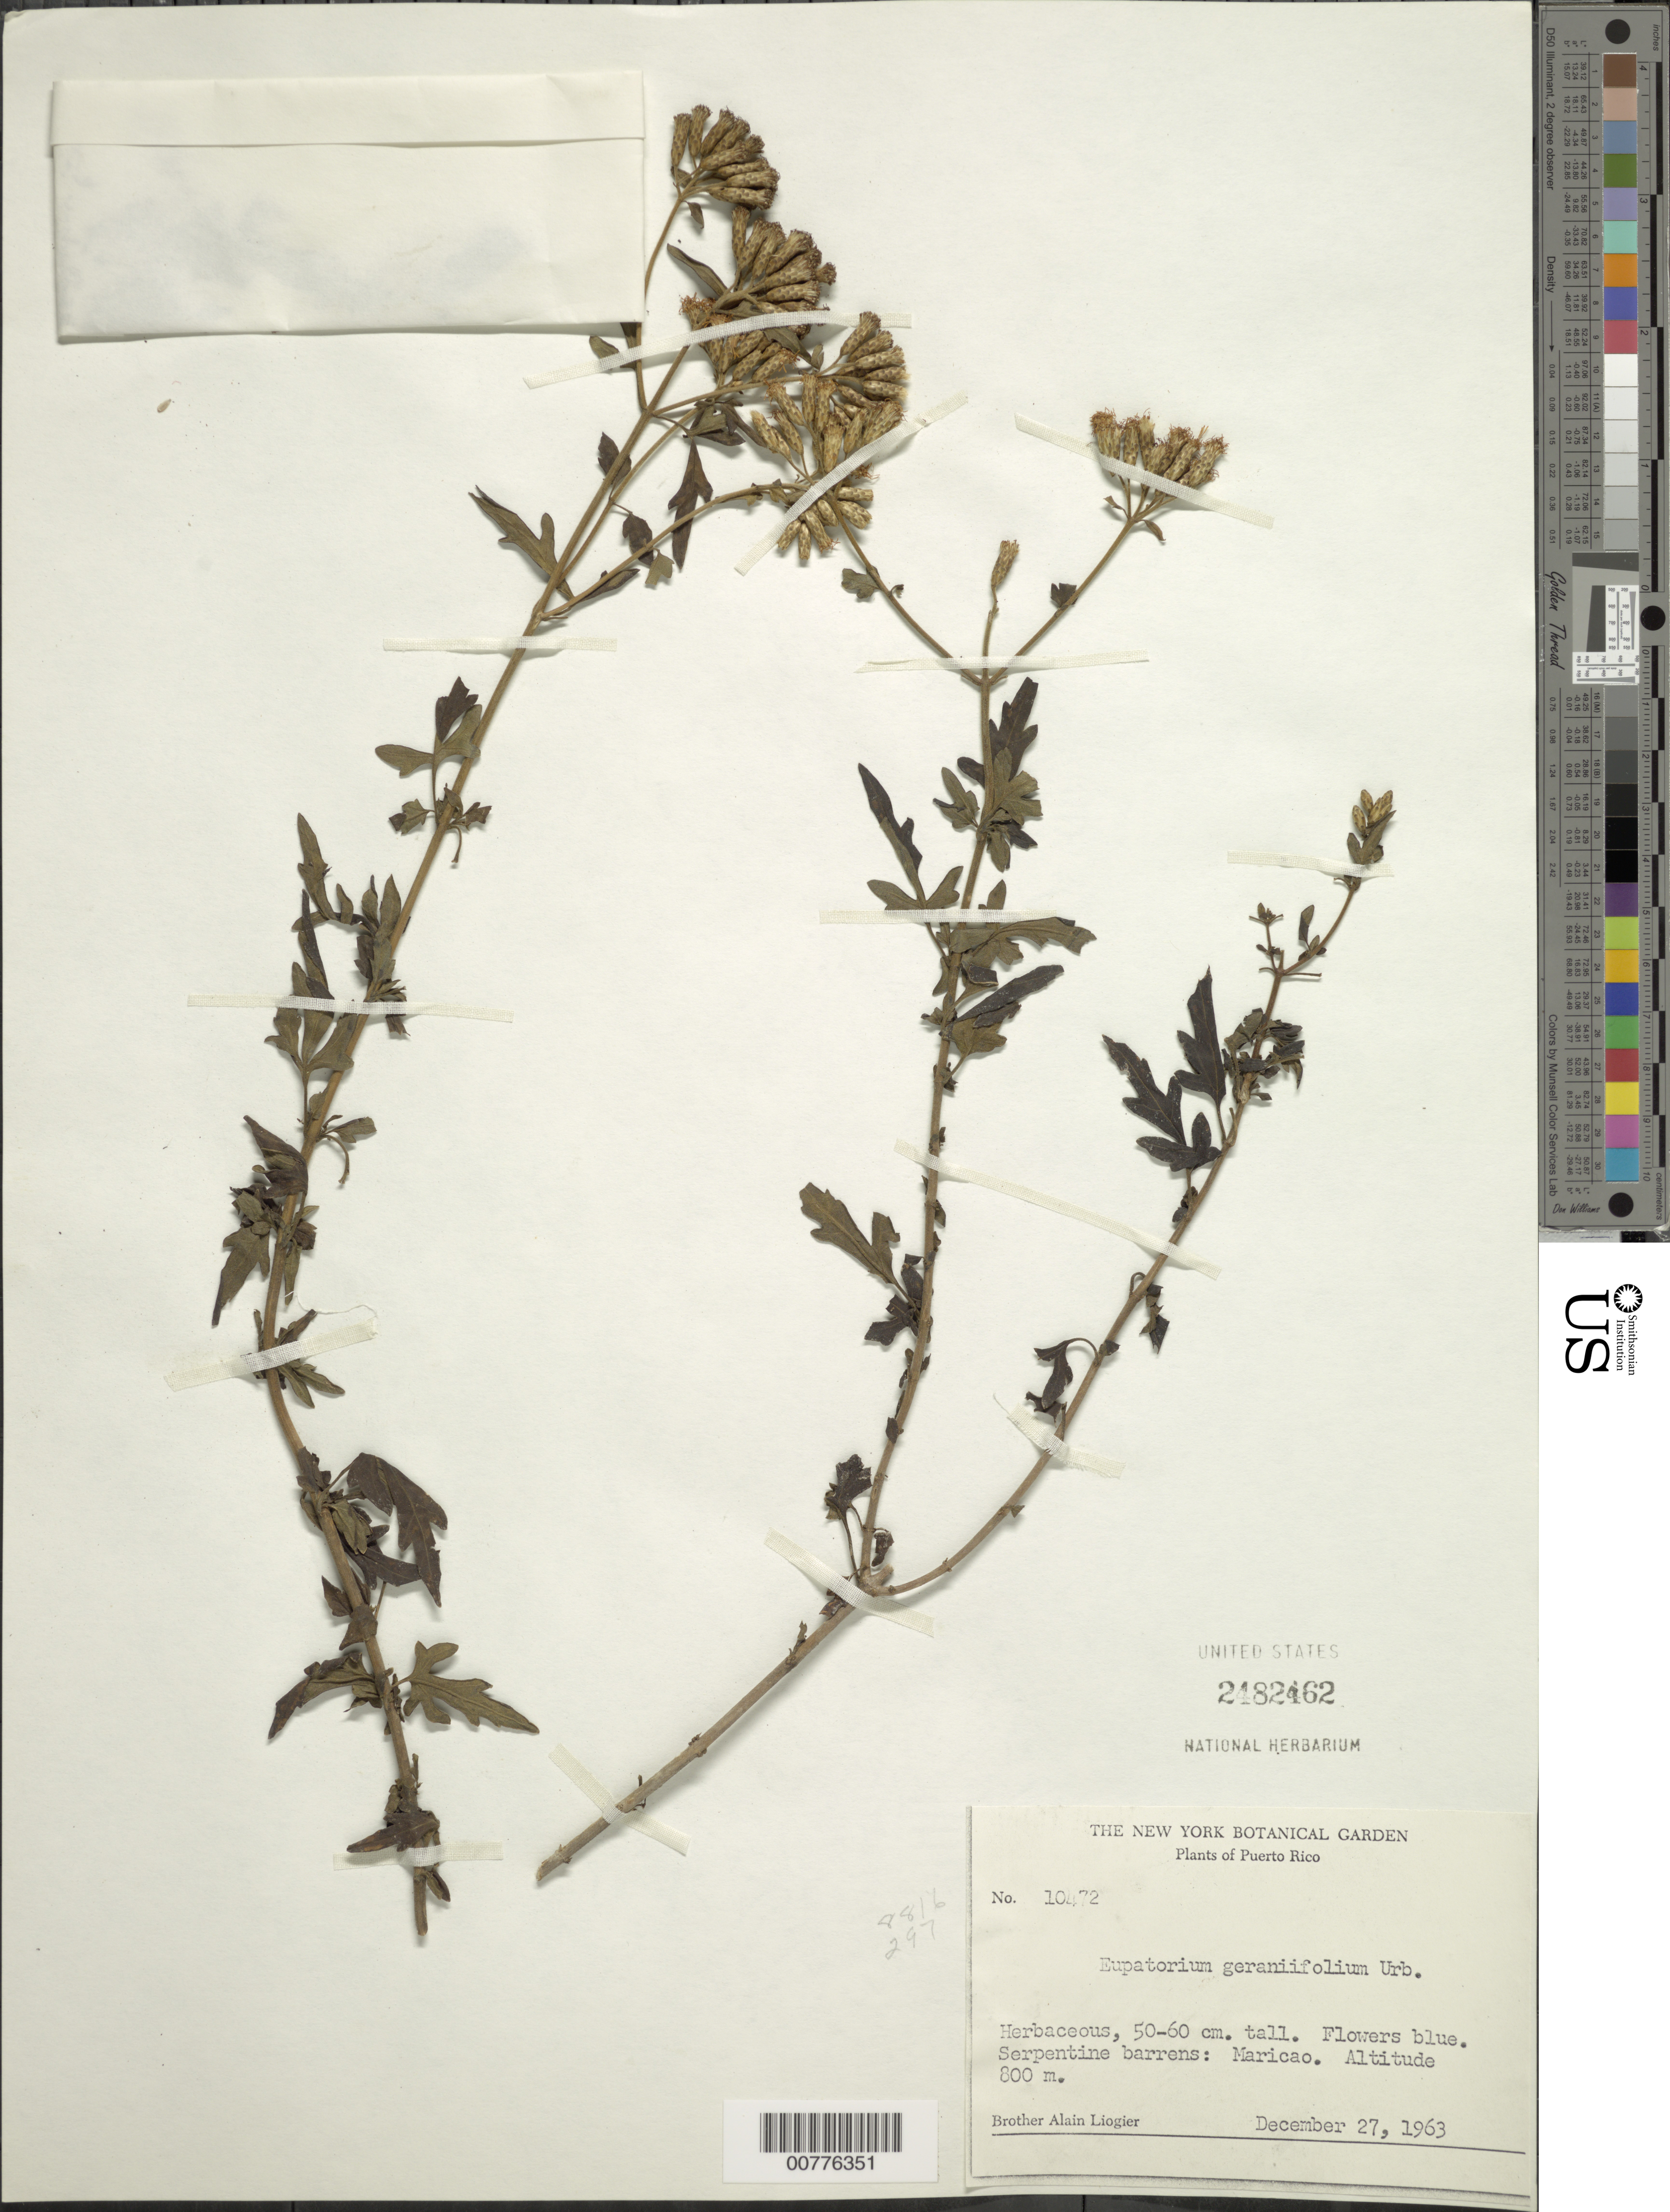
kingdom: Plantae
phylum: Tracheophyta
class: Magnoliopsida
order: Asterales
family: Asteraceae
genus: Chromolaena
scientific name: Chromolaena geranifolia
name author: (Urb.) R.M. King & H. Rob.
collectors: A. H. Liogier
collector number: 10472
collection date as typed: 27 Dec 1963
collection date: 1963-12-27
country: Puerto Rico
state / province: Maricao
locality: Serpentine barrens, Maricao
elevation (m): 800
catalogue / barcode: US 2482462